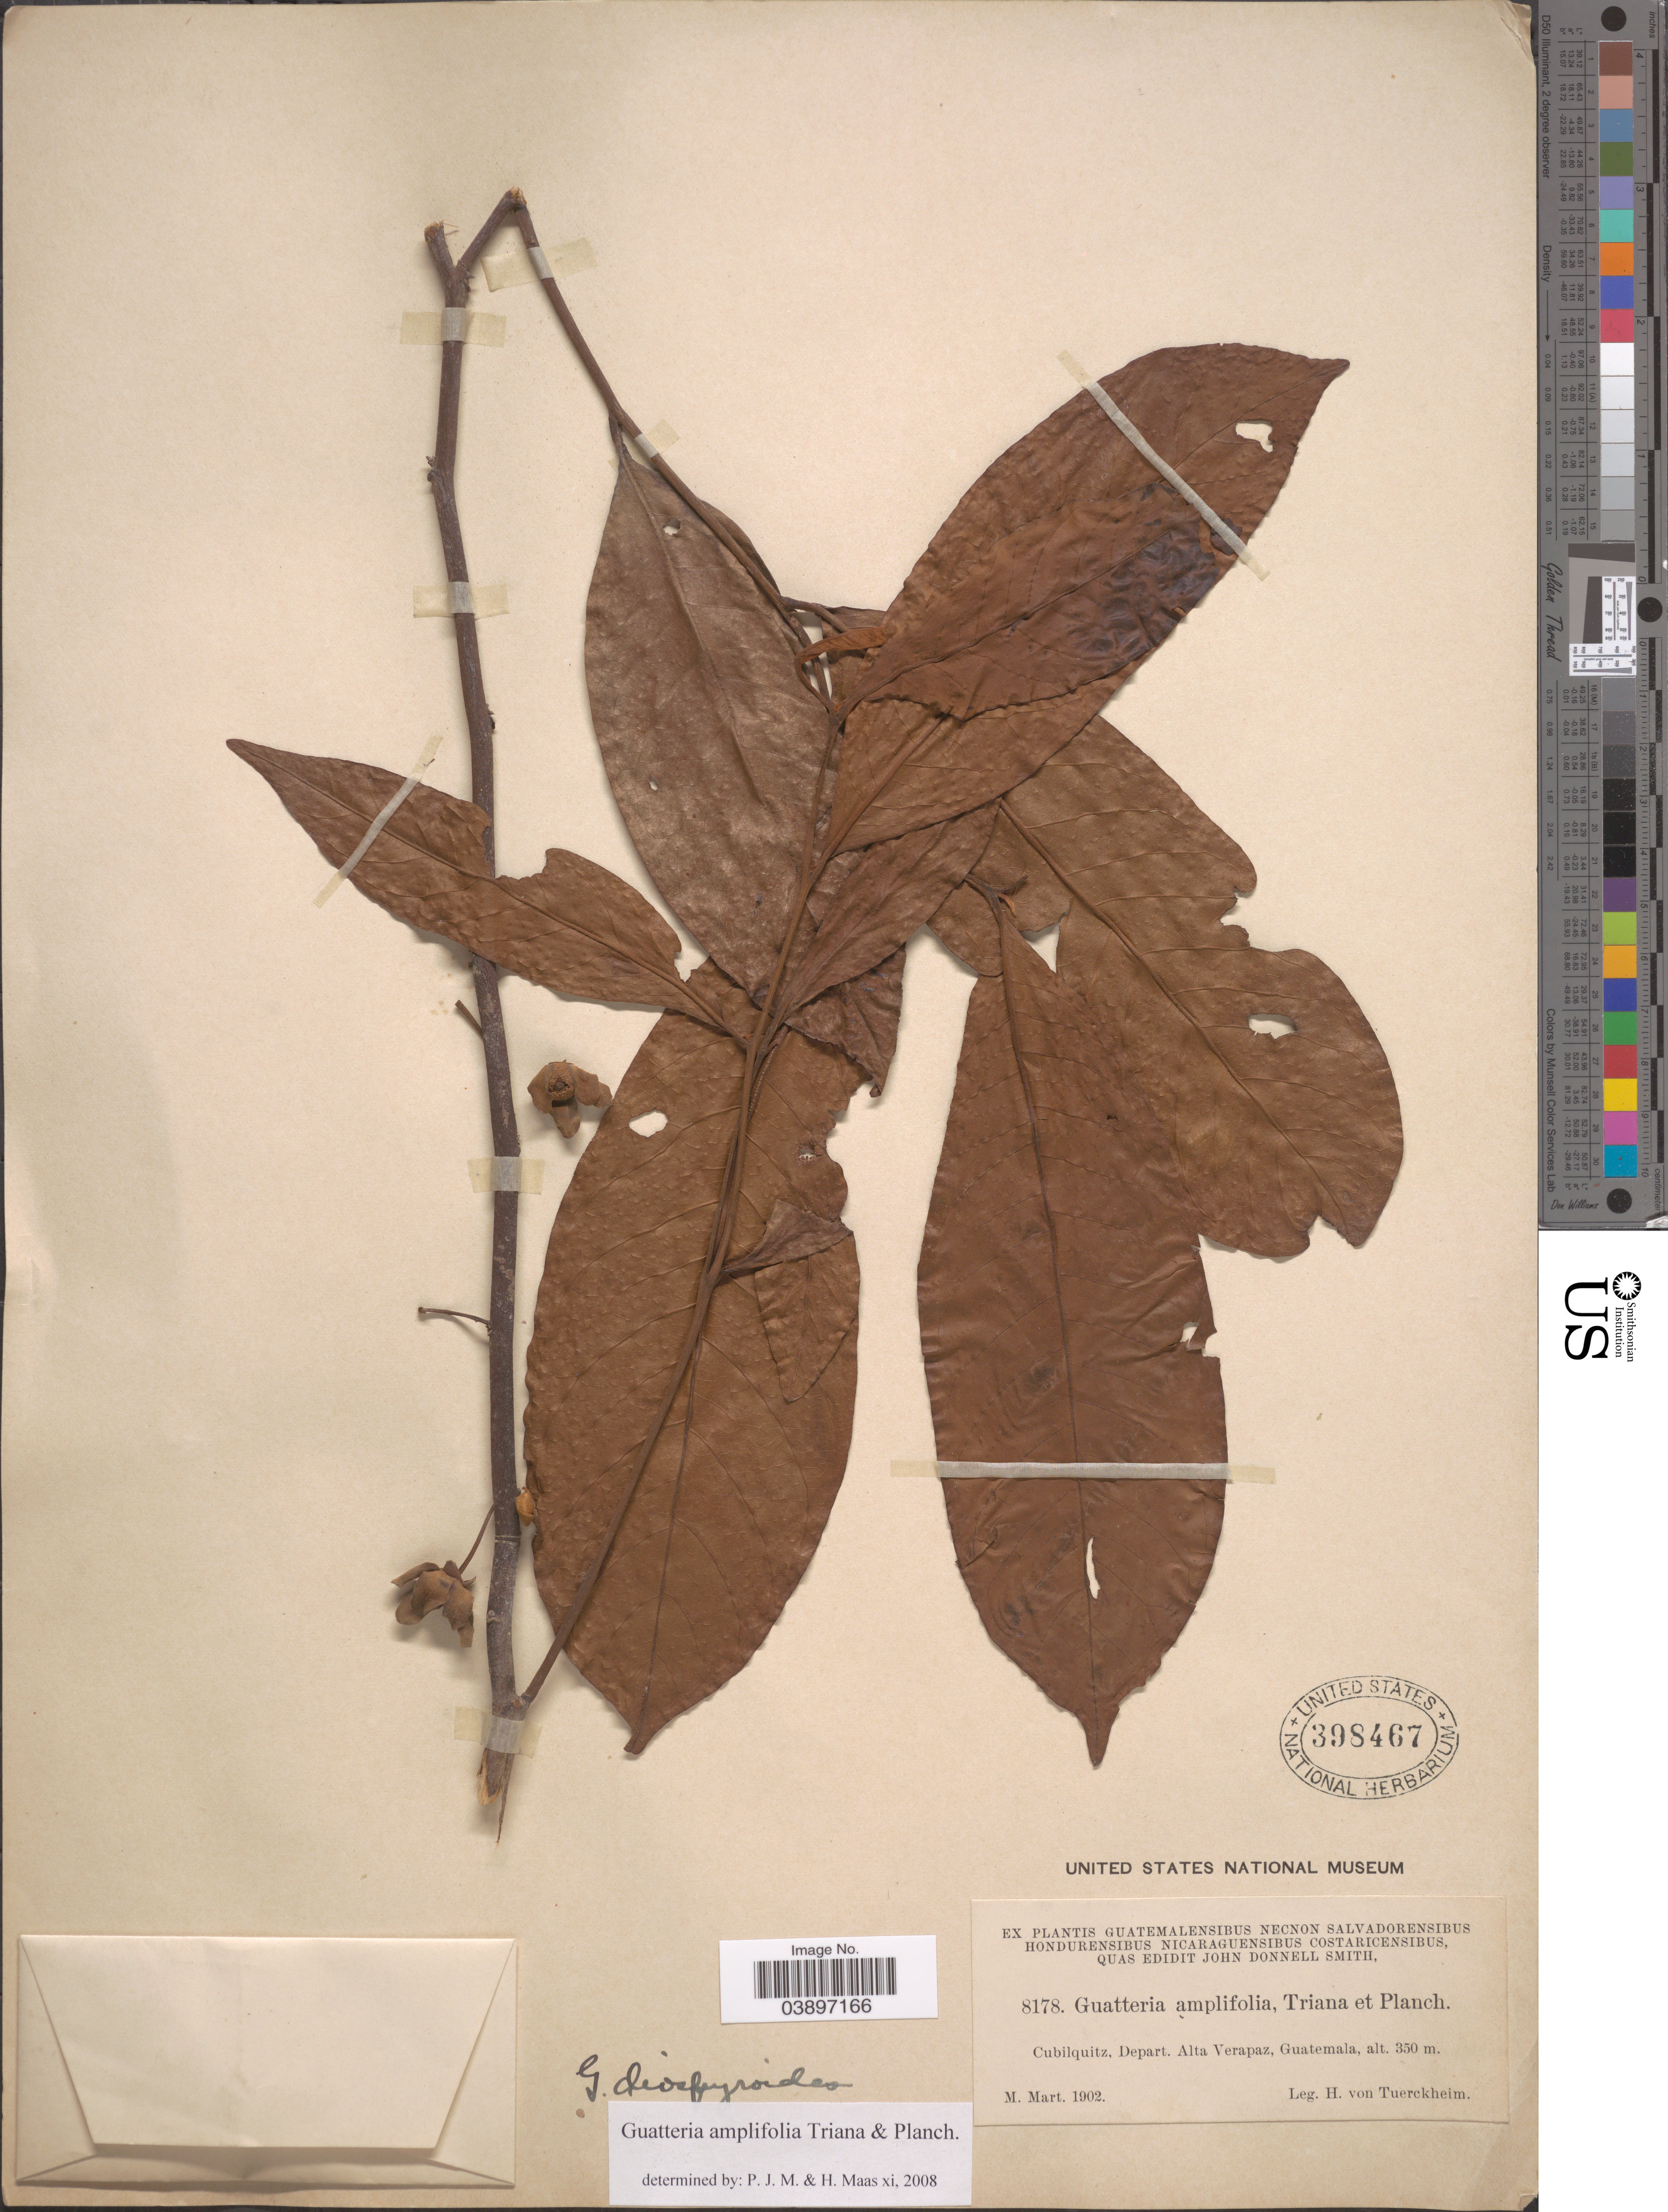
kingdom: Plantae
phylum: Tracheophyta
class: Magnoliopsida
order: Magnoliales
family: Annonaceae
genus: Guatteria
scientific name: Guatteria amplifolia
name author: Triana & Planch.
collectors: H. von Türckheim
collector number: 8178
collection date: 1902-03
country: Guatemala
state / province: Alta Verapaz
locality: Cubilquitz, Depart. Alta Verapaz.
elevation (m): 350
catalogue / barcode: US 398467